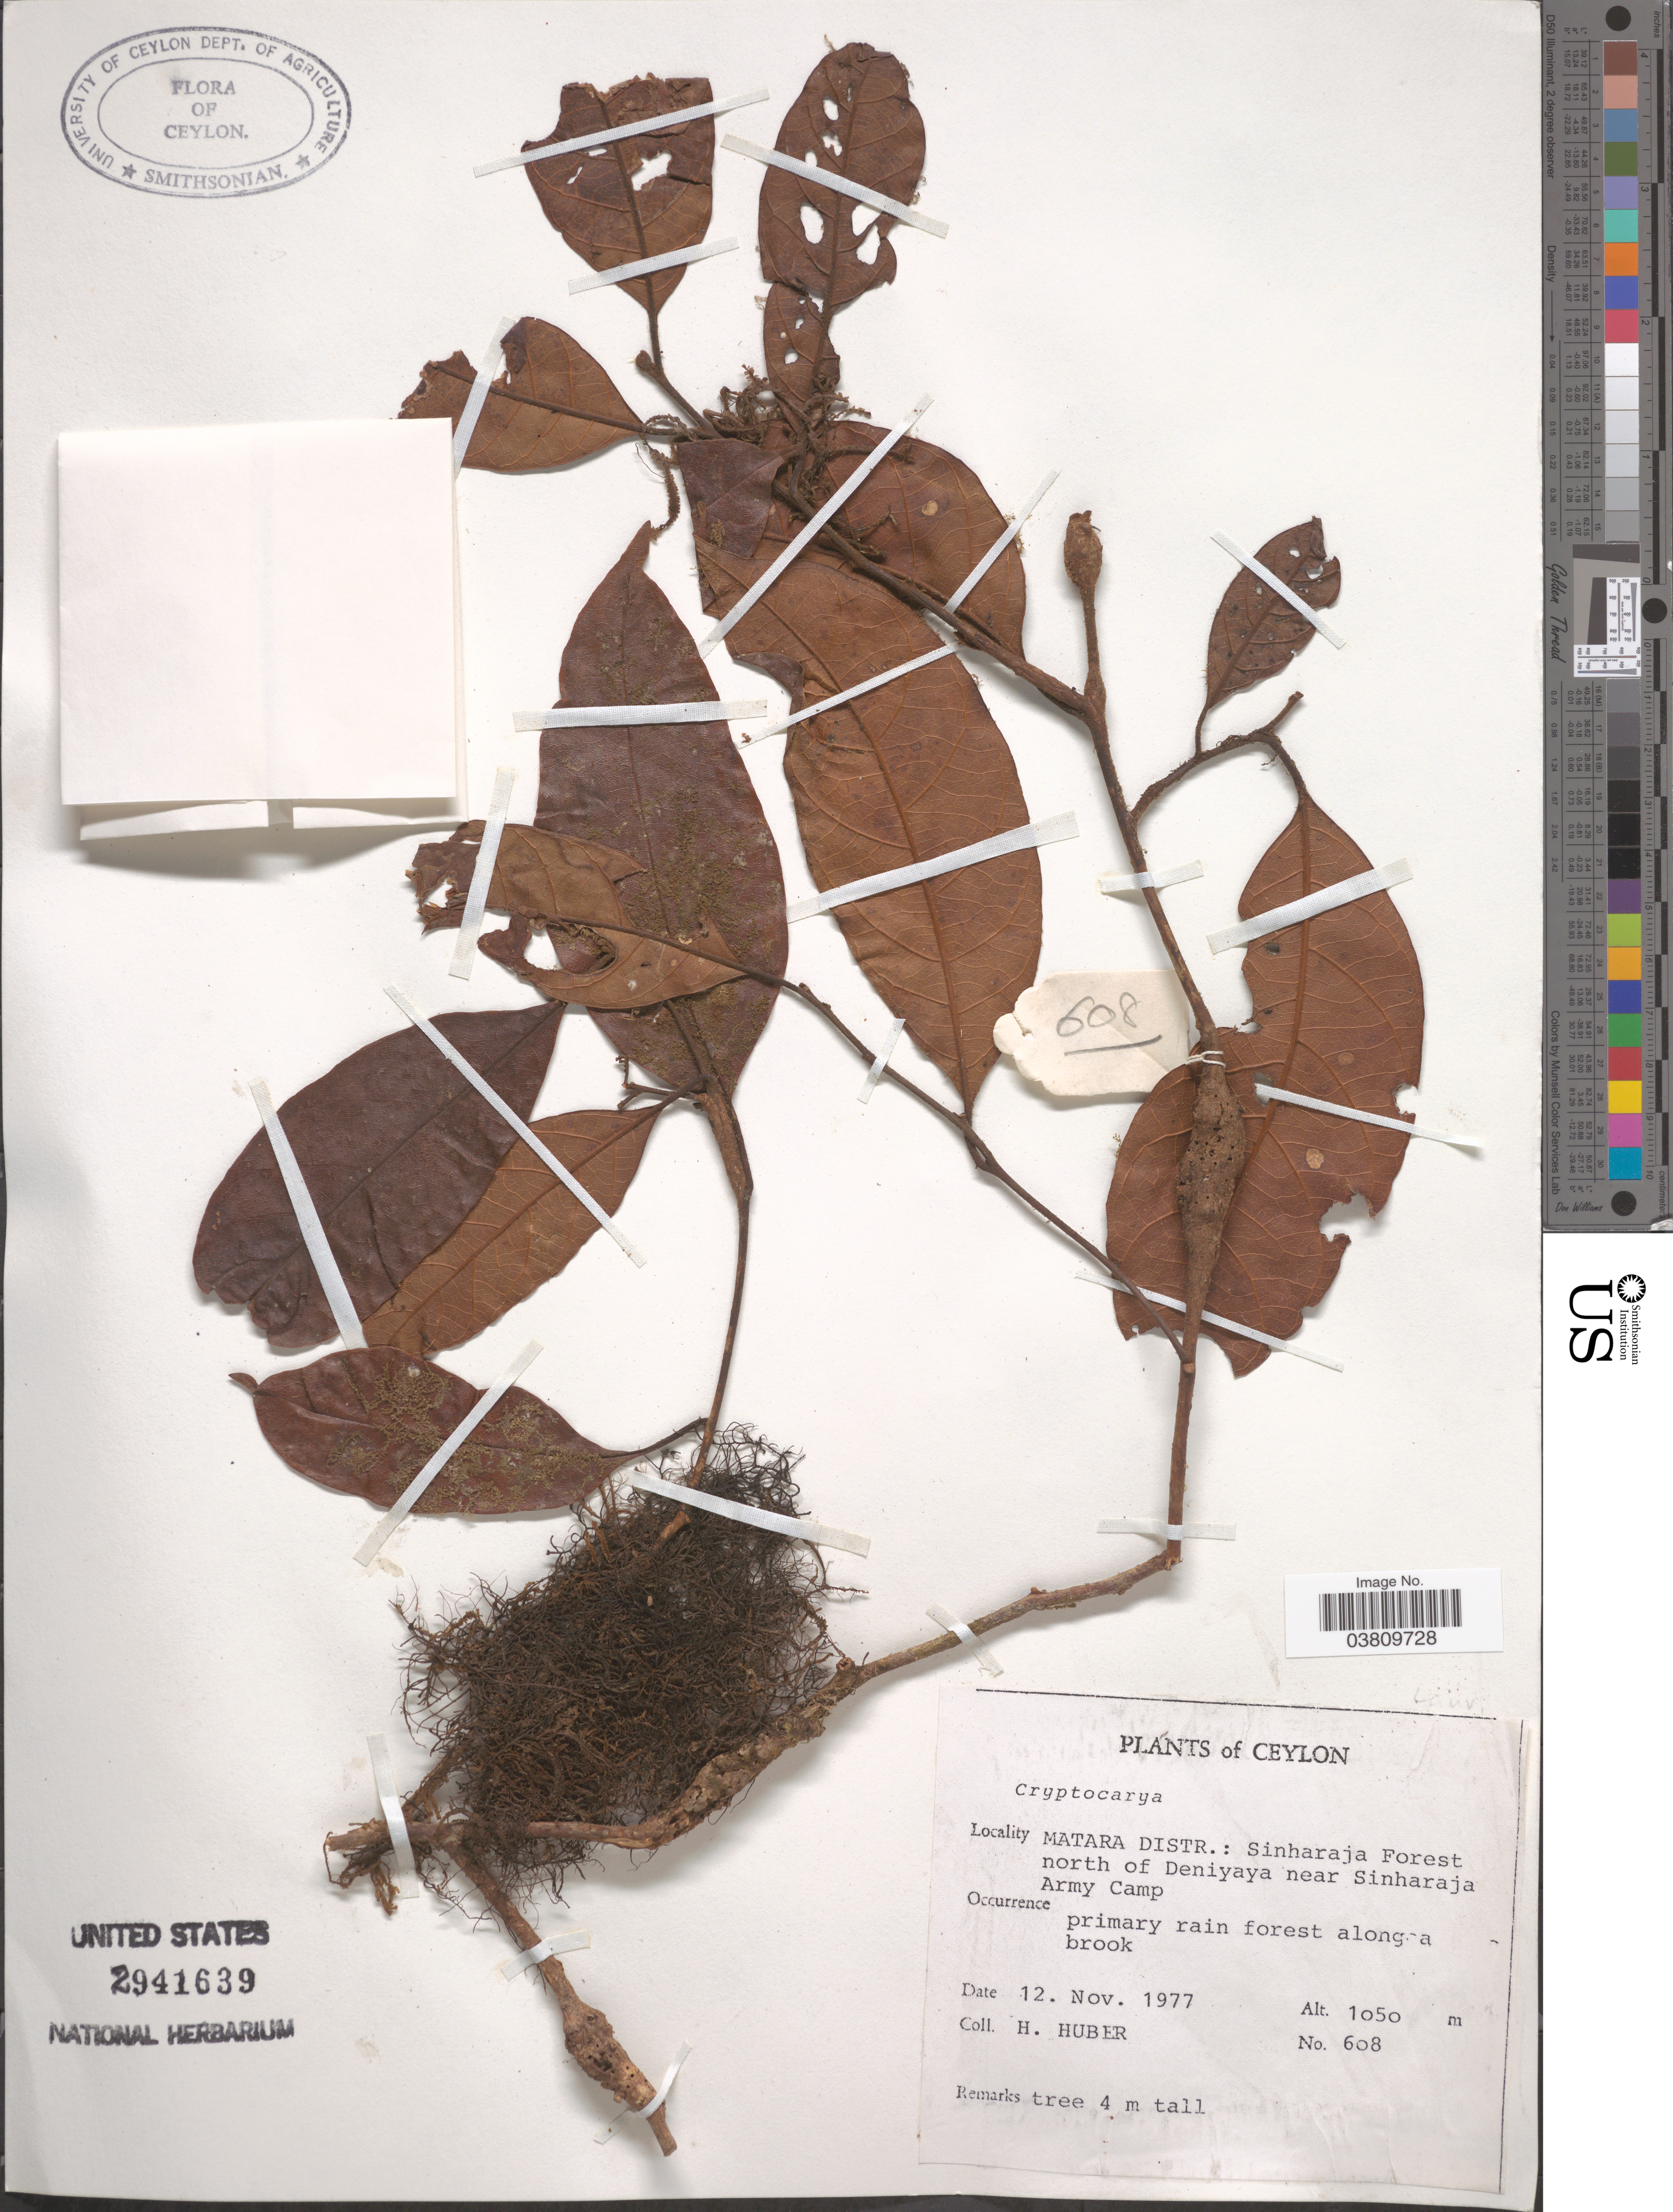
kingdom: Plantae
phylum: Tracheophyta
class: Magnoliopsida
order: Laurales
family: Lauraceae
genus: Cryptocarya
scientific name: Cryptocarya sp.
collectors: H. Huber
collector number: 608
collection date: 1977-11-12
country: Sri Lanka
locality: Ceylon. Matara Distr.: Sinharaja Forest north of Deniyaya near Sinharaja Army Camp.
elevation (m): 1050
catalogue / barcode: US 2941639